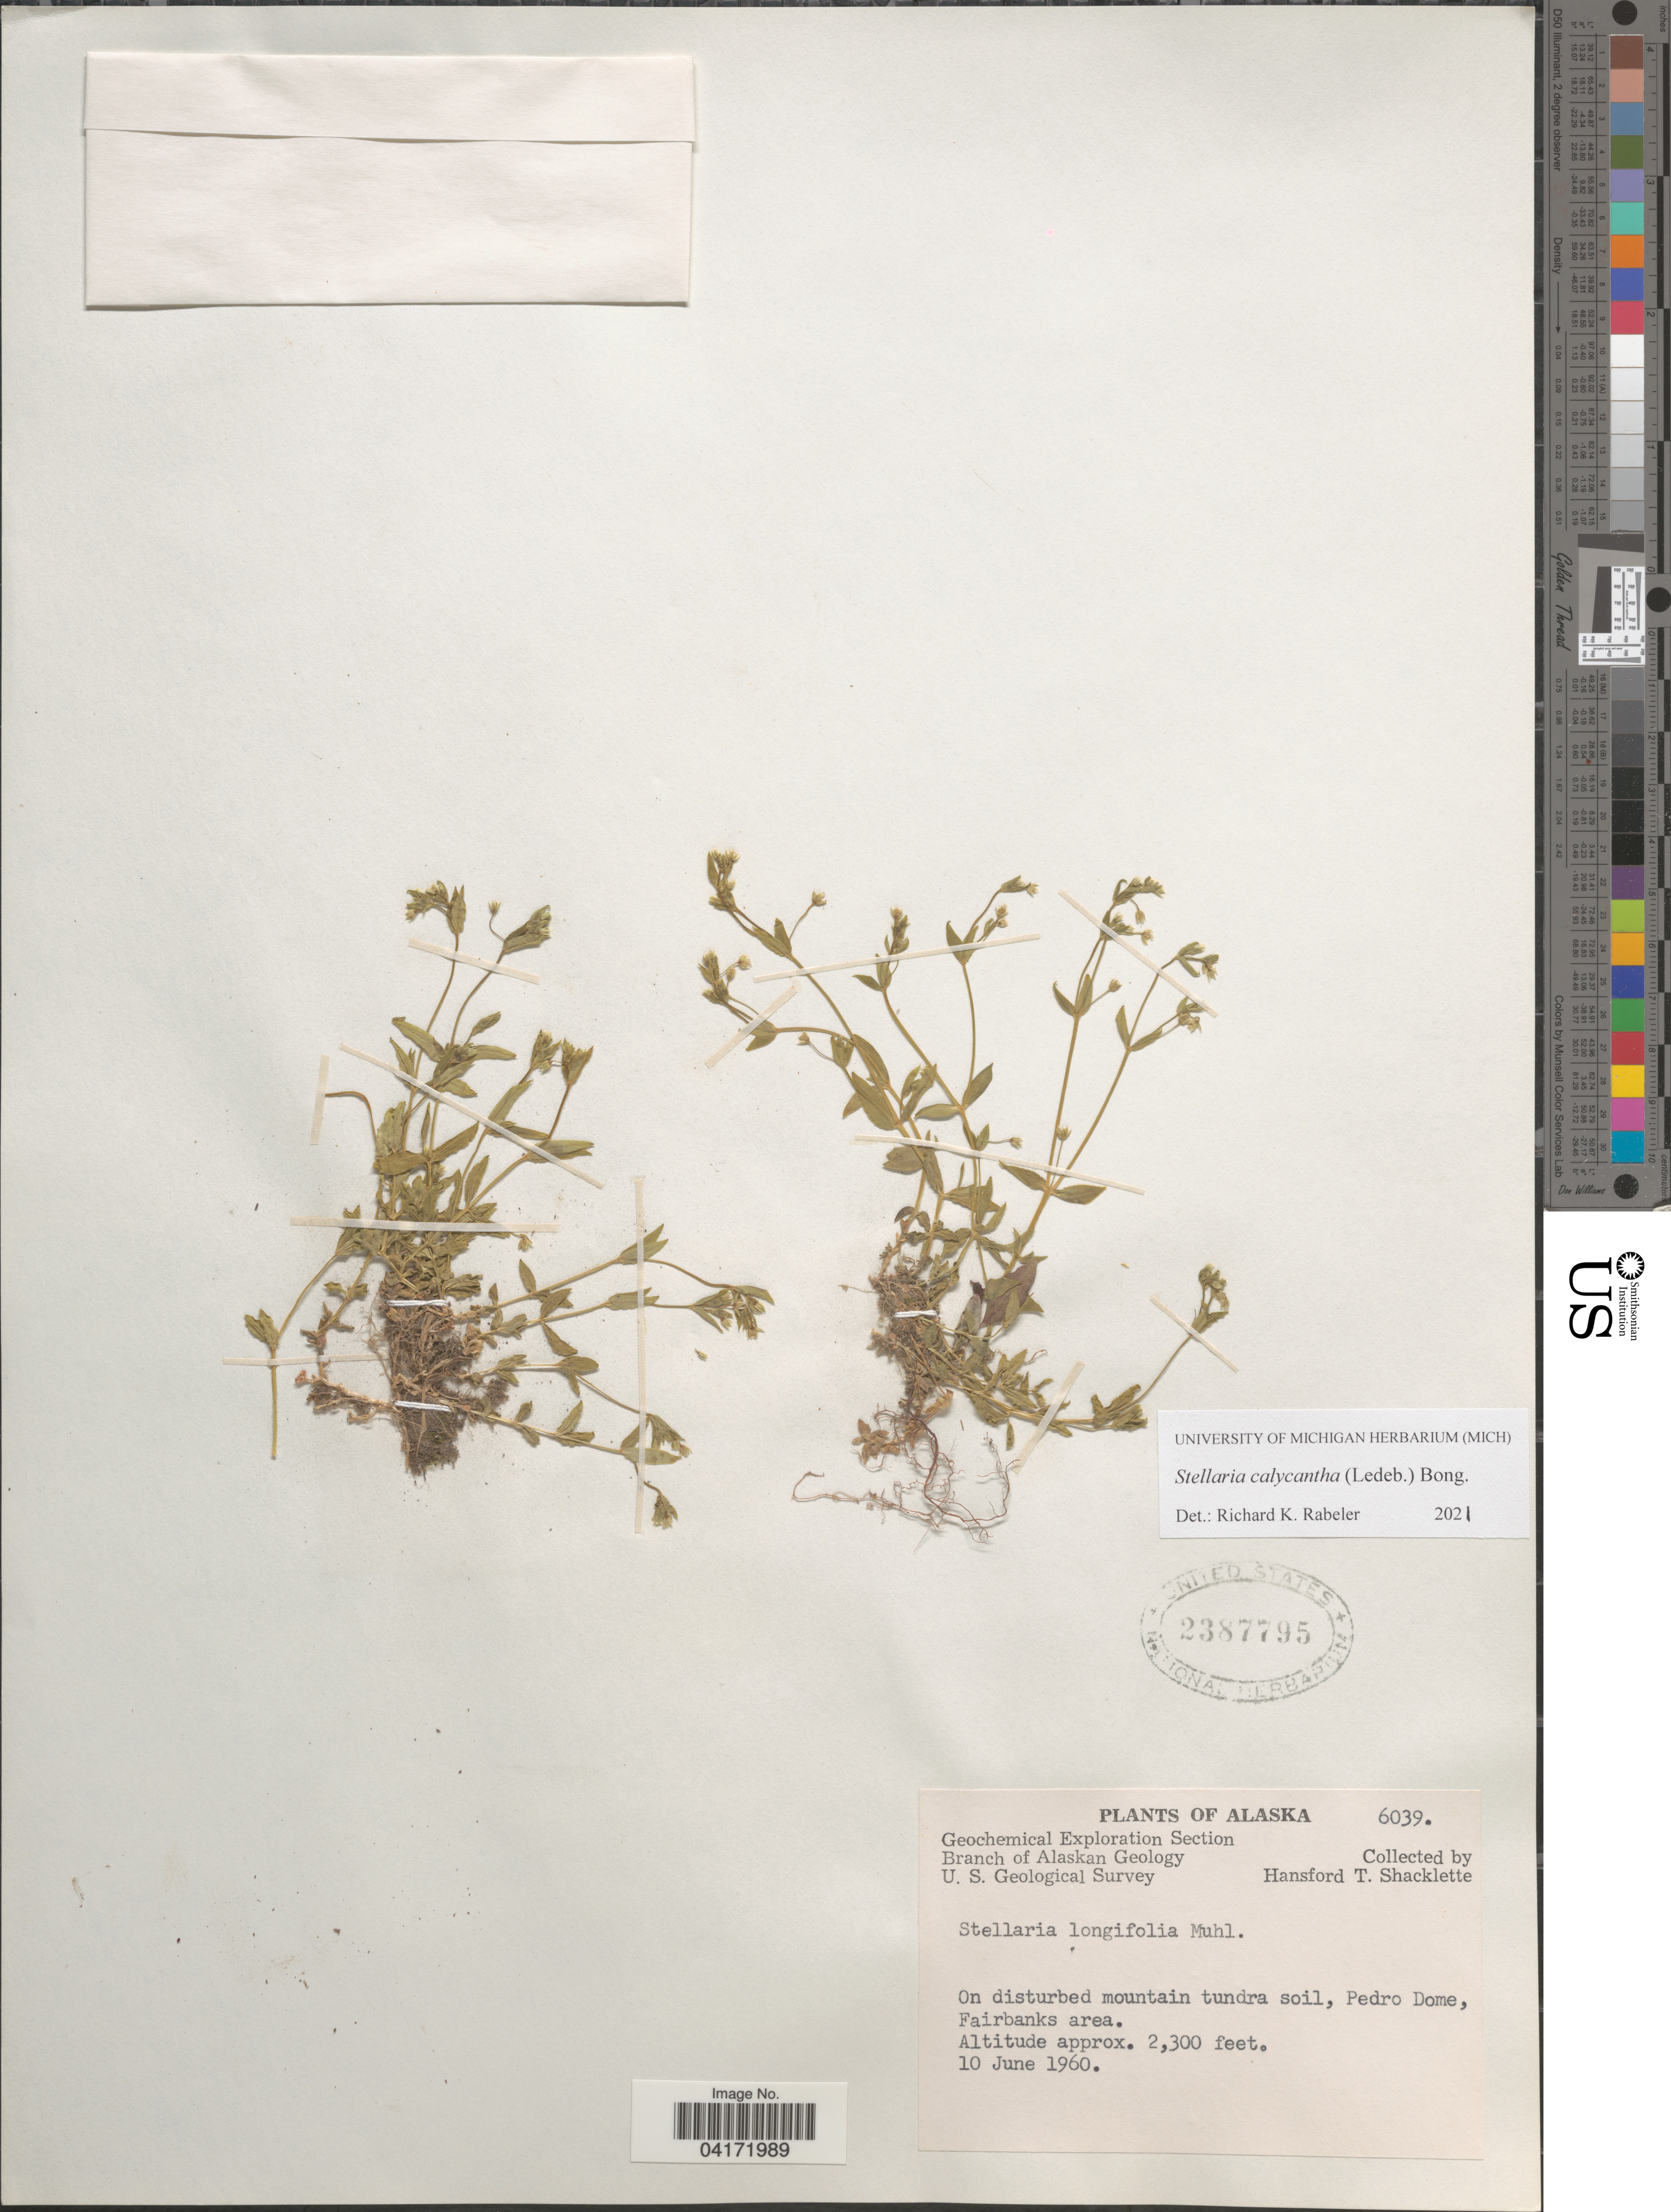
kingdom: Plantae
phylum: Tracheophyta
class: Magnoliopsida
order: Caryophyllales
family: Caryophyllaceae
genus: Stellaria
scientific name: Stellaria calycantha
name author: (Ledeb.) Bong.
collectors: H. Shacklette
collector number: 6039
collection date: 1960-06-10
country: United States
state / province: Alaska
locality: U. S. Geological Survey. Pedro Dome, Fairbanks area.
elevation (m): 701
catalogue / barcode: US 2387795